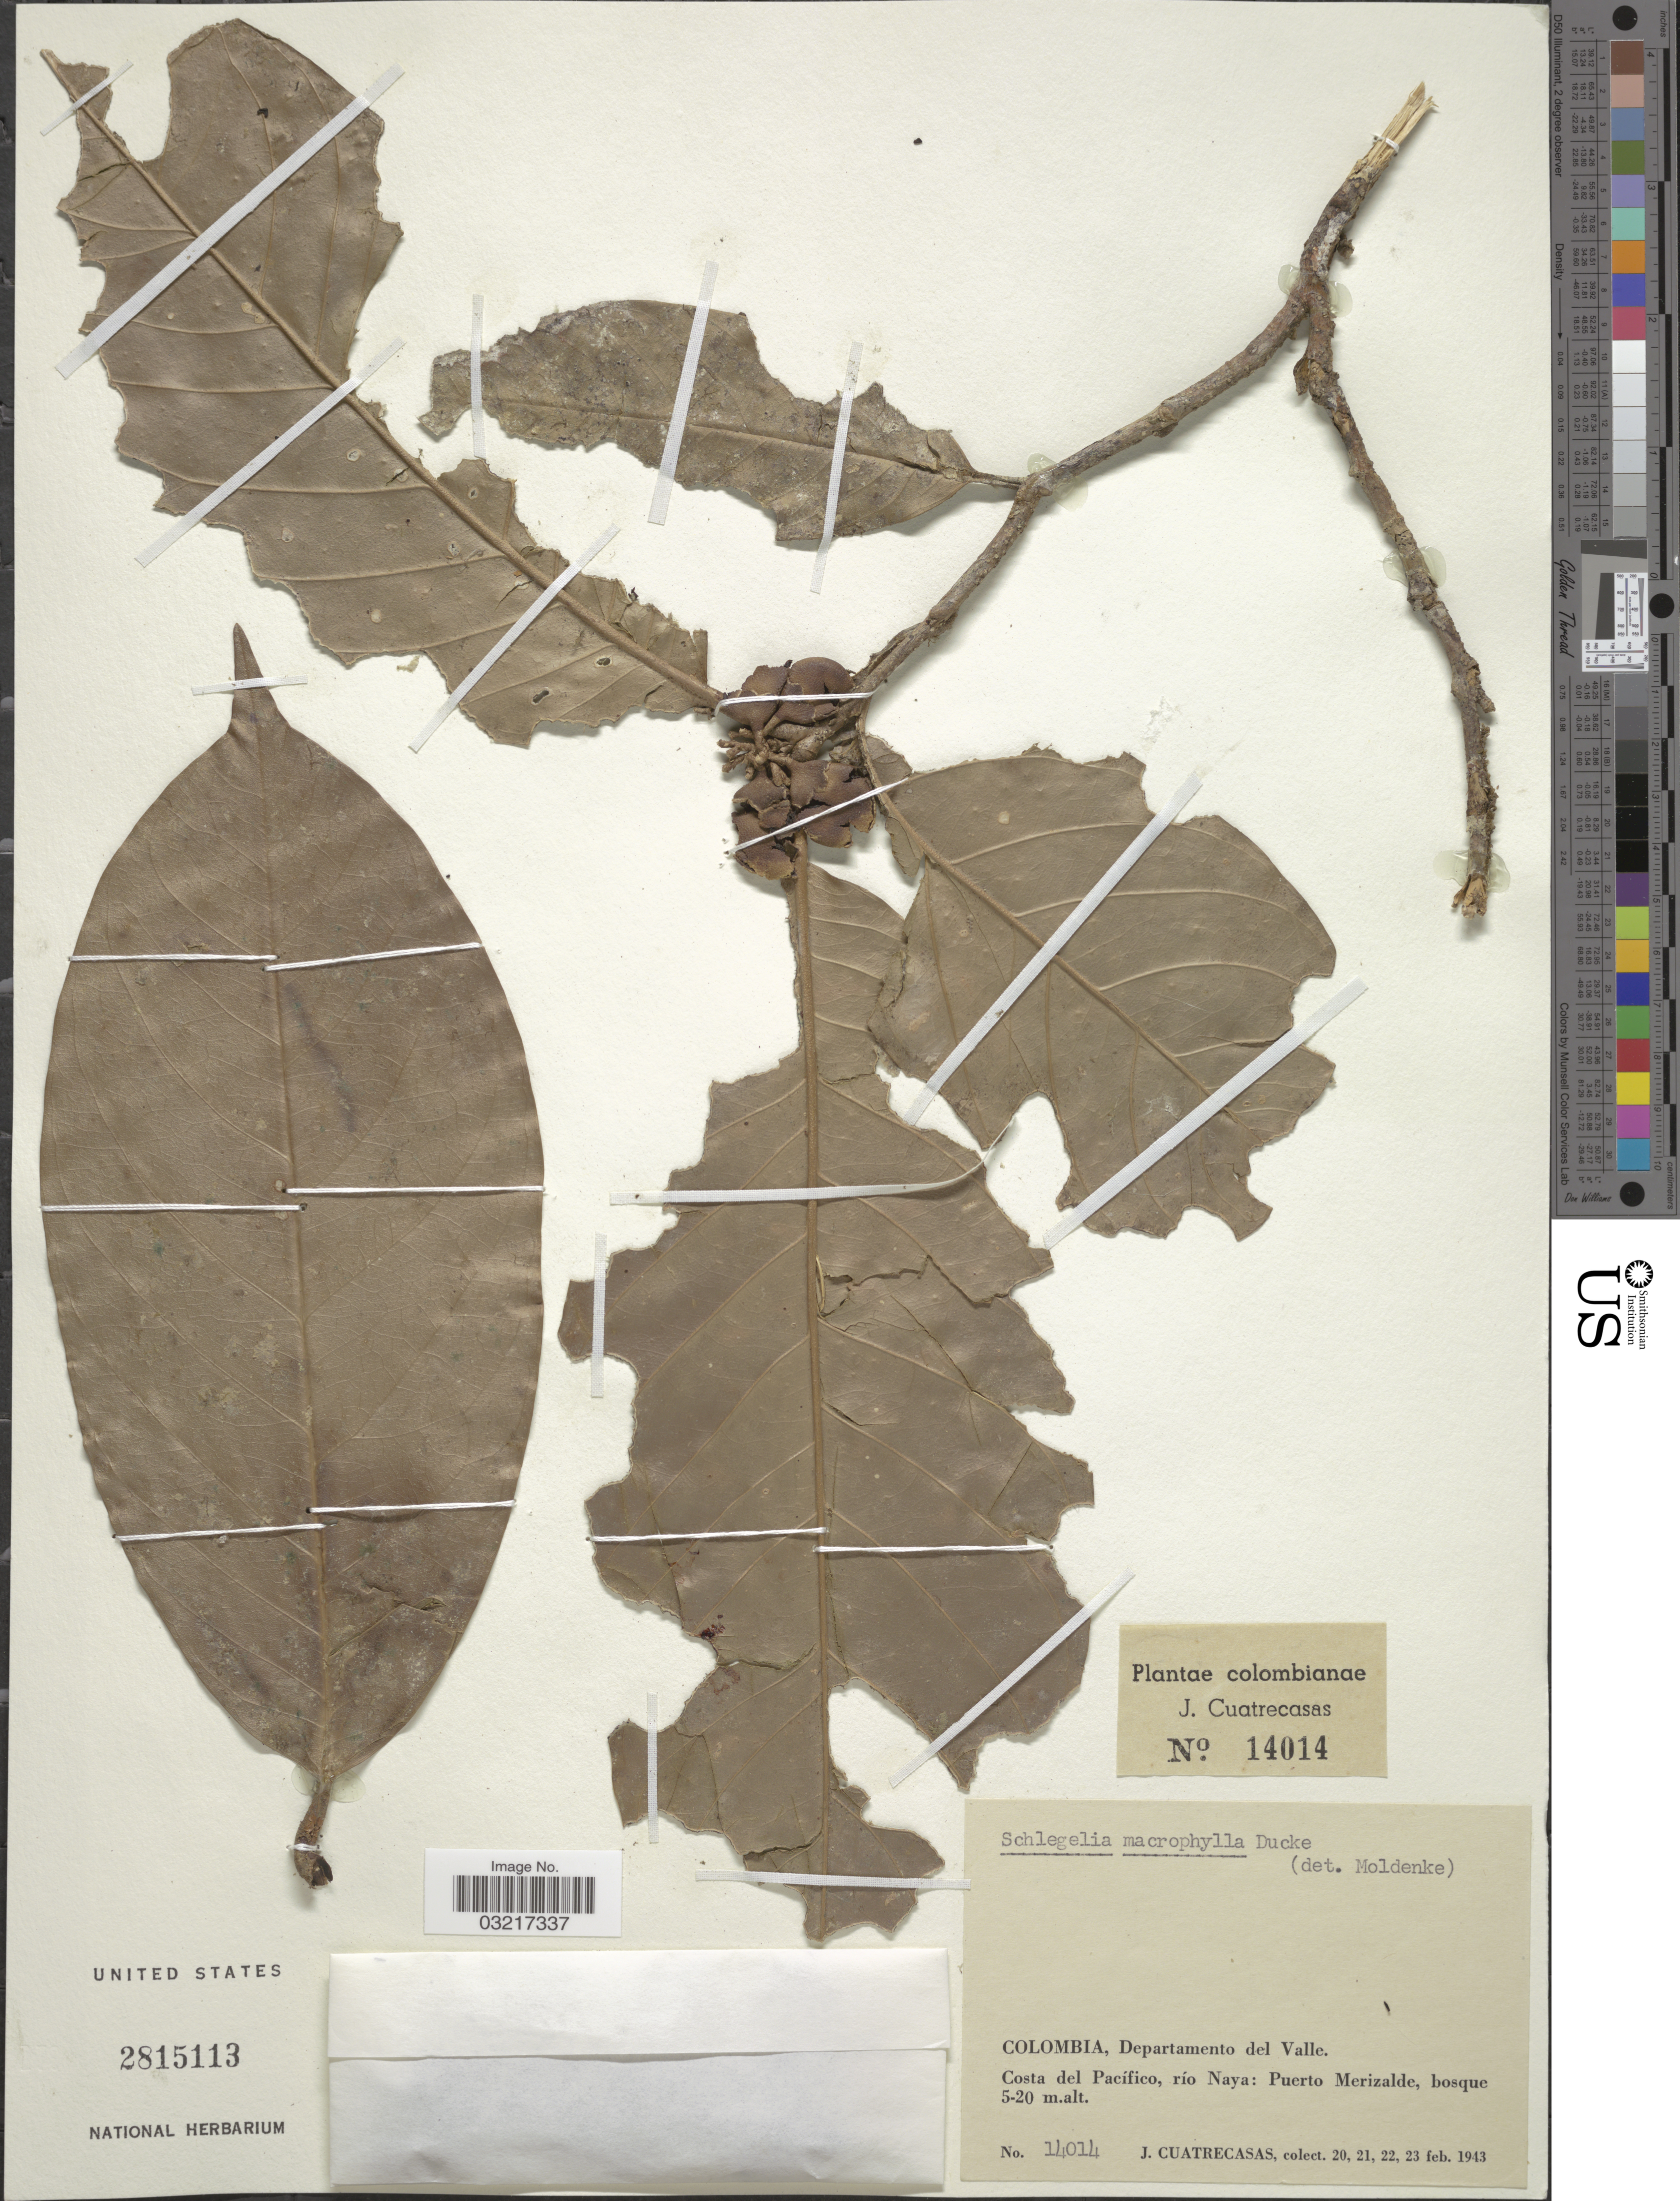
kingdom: Plantae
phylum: Tracheophyta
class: Magnoliopsida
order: Lamiales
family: Schlegeliaceae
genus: Schlegelia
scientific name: Schlegelia macrophylla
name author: Ducke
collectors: J. Cuatrecasas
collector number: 14014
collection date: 1943-02-20/1943-02-23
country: Colombia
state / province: Valle del Cauca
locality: Departamento del Valle. Costa del Pacífico, río Nya: Puerto Merizalde, bosque.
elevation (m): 5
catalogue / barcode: US 2815113